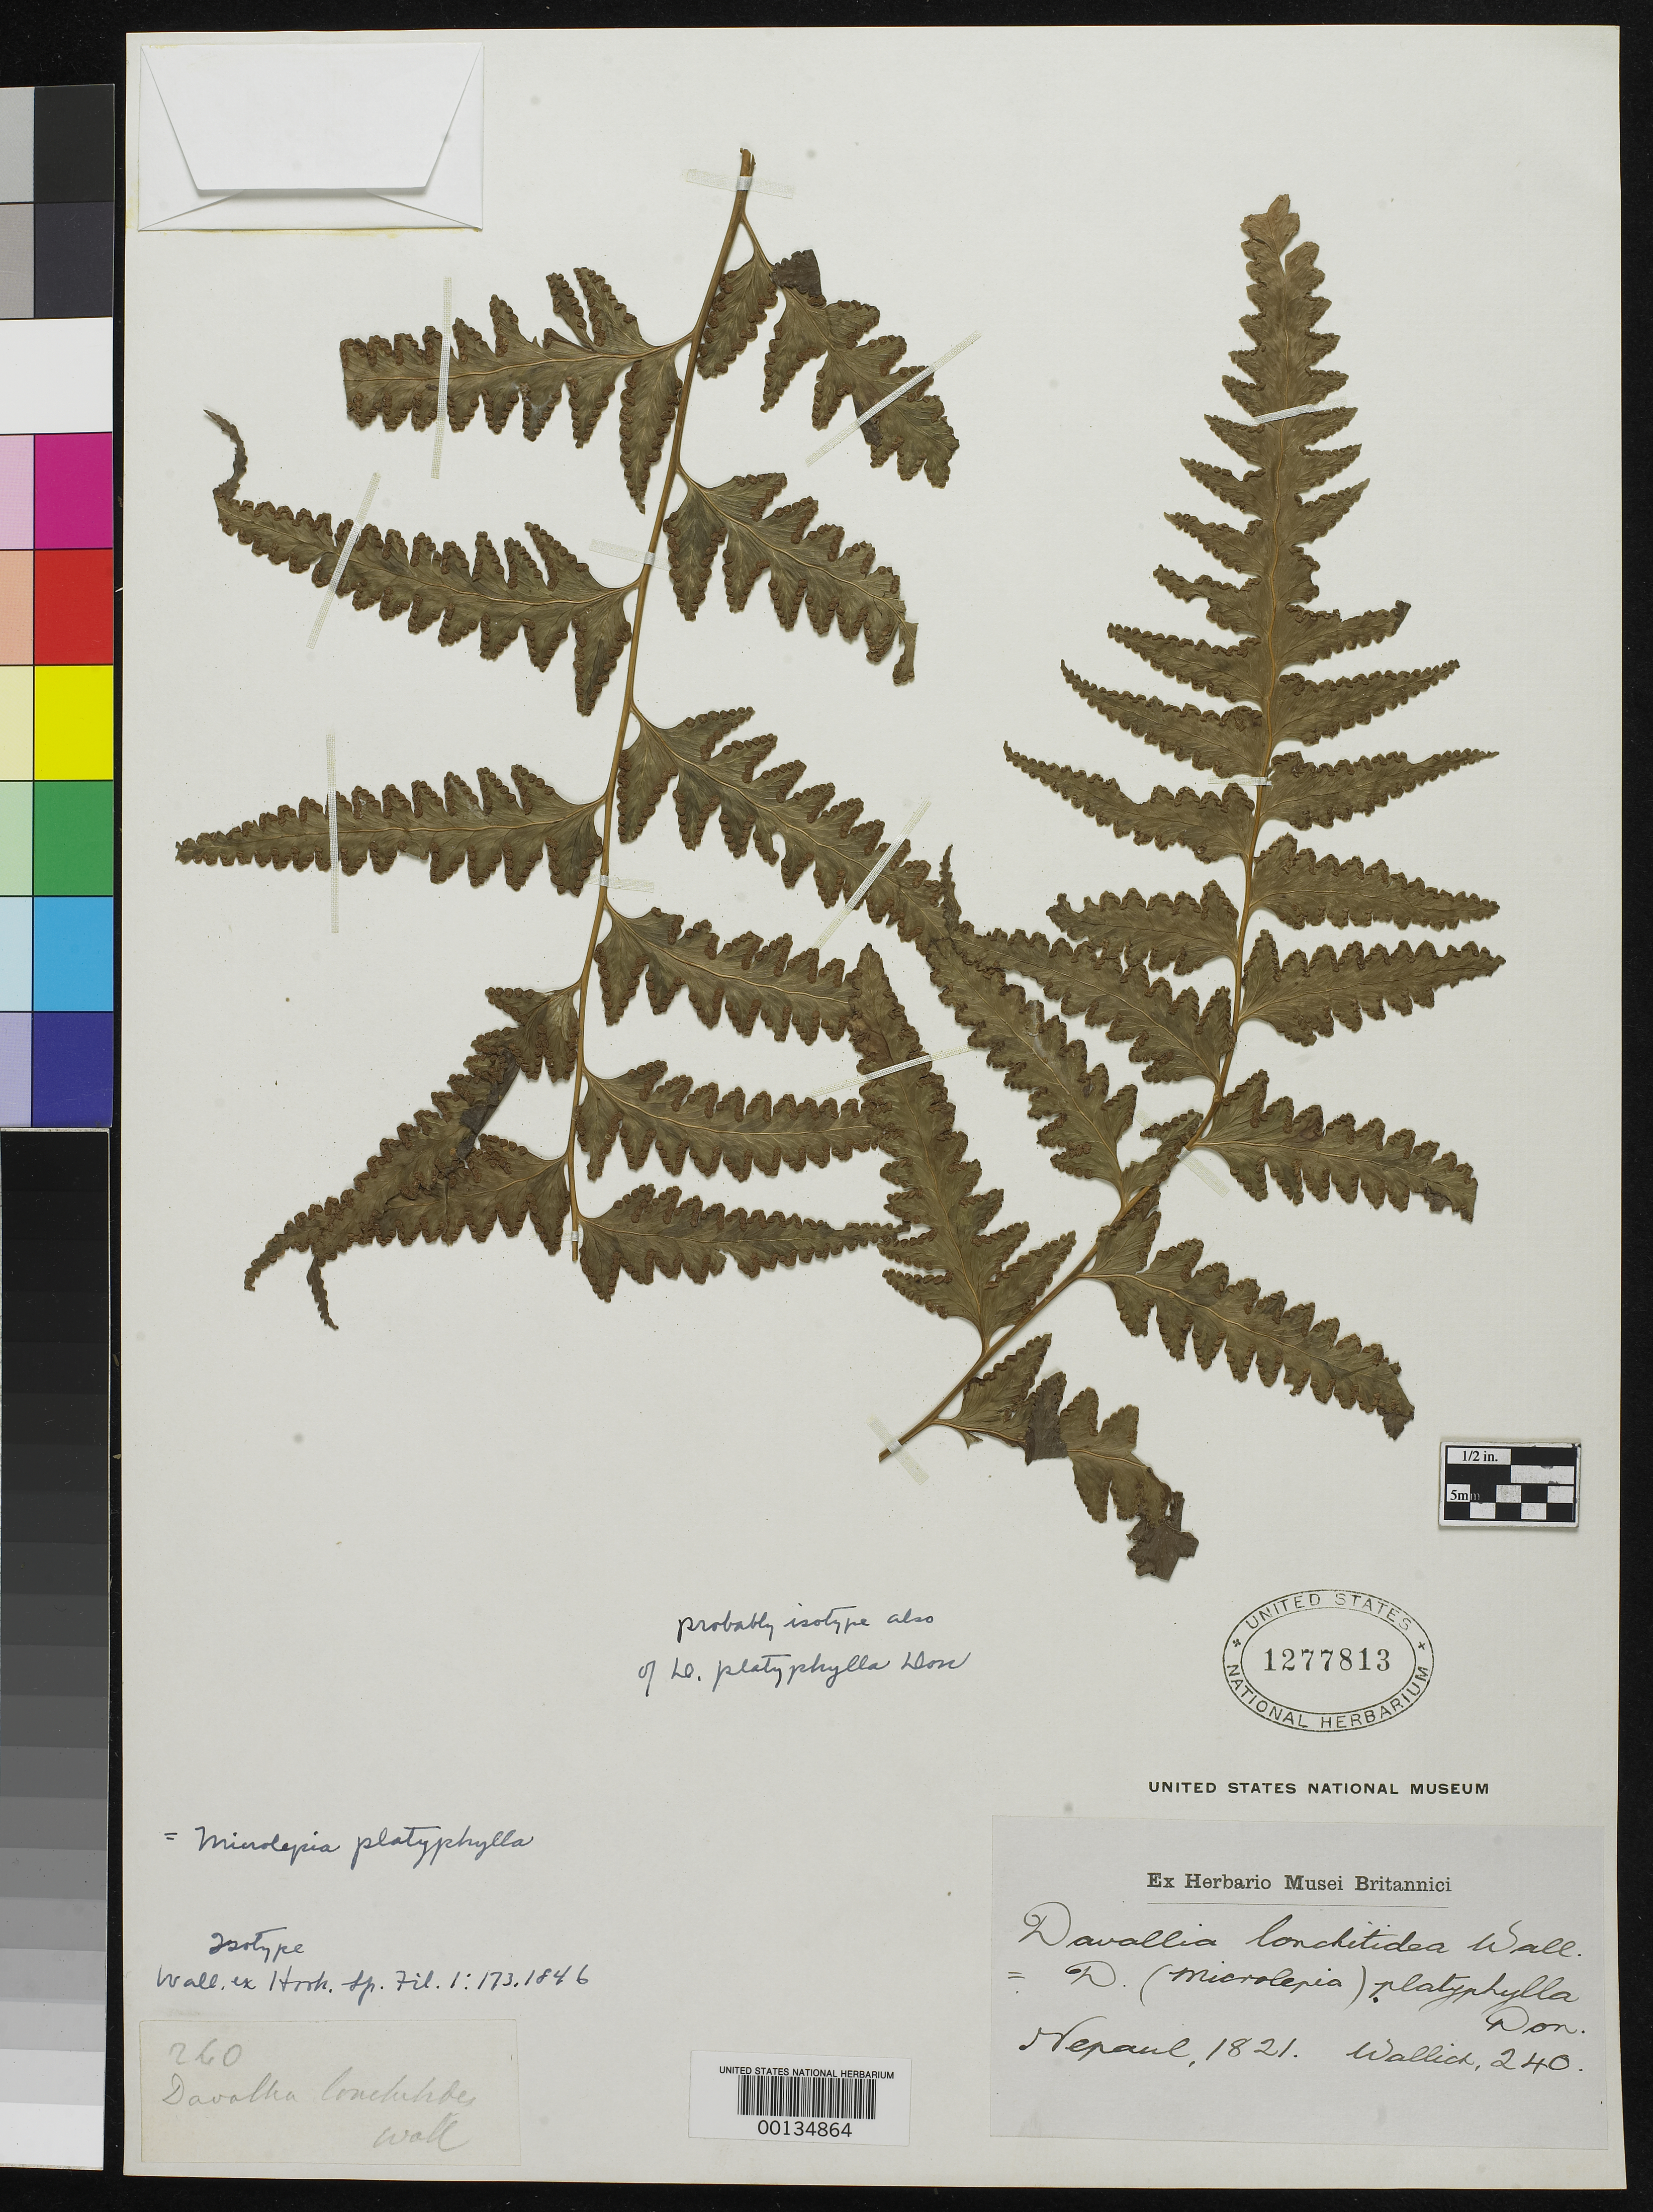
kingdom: Plantae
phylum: Tracheophyta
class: Polypodiopsida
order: Polypodiales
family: Davalliaceae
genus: Davallia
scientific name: Davallia lonchitidea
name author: Wall. ex Hook.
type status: Type Collection; Possible Type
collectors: N. Wallich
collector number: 240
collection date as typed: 1821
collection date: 1821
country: Nepal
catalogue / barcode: US 1277813